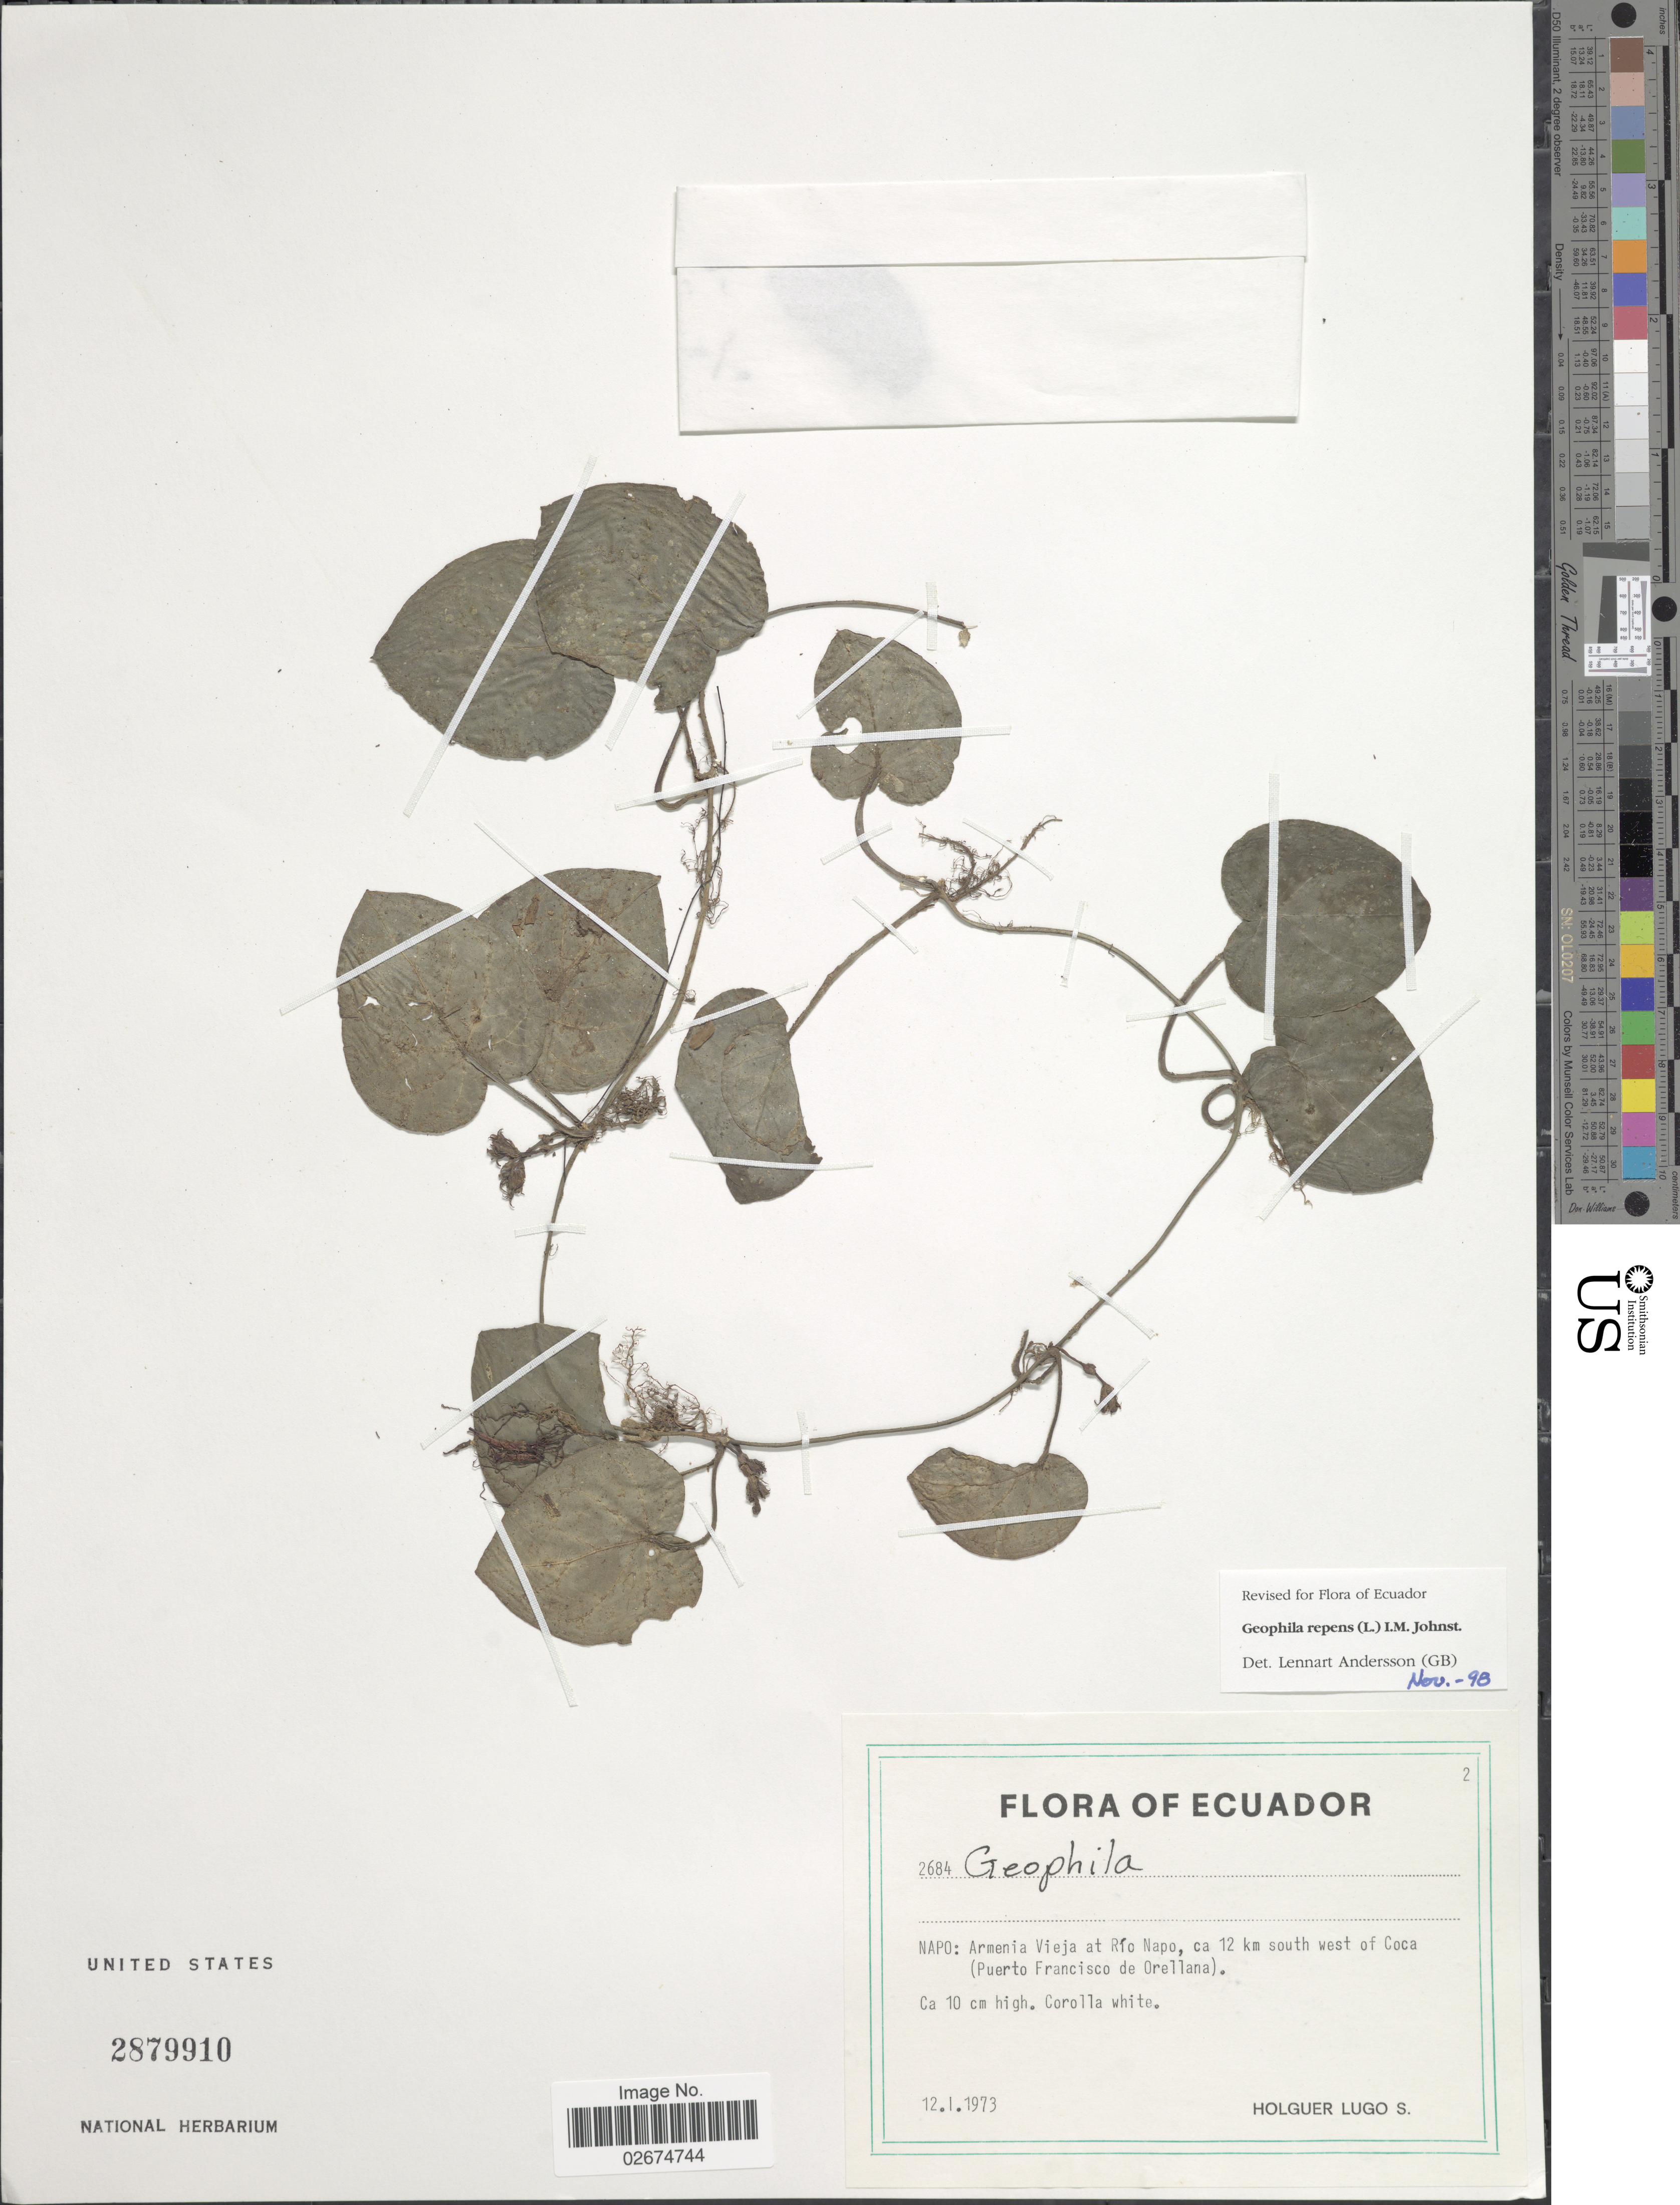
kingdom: Plantae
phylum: Tracheophyta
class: Magnoliopsida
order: Gentianales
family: Rubiaceae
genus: Carinta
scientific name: Carinta repens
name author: (L.) L.B. Sm. & Downs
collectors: H. Lugo S.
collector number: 2684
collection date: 1973-01-12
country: Ecuador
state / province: Napo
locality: Napo: Armenia Vieja at Rio Napo, 12 km south west of Coca (Puerto Francisco de Orellana)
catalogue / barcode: US 2879910